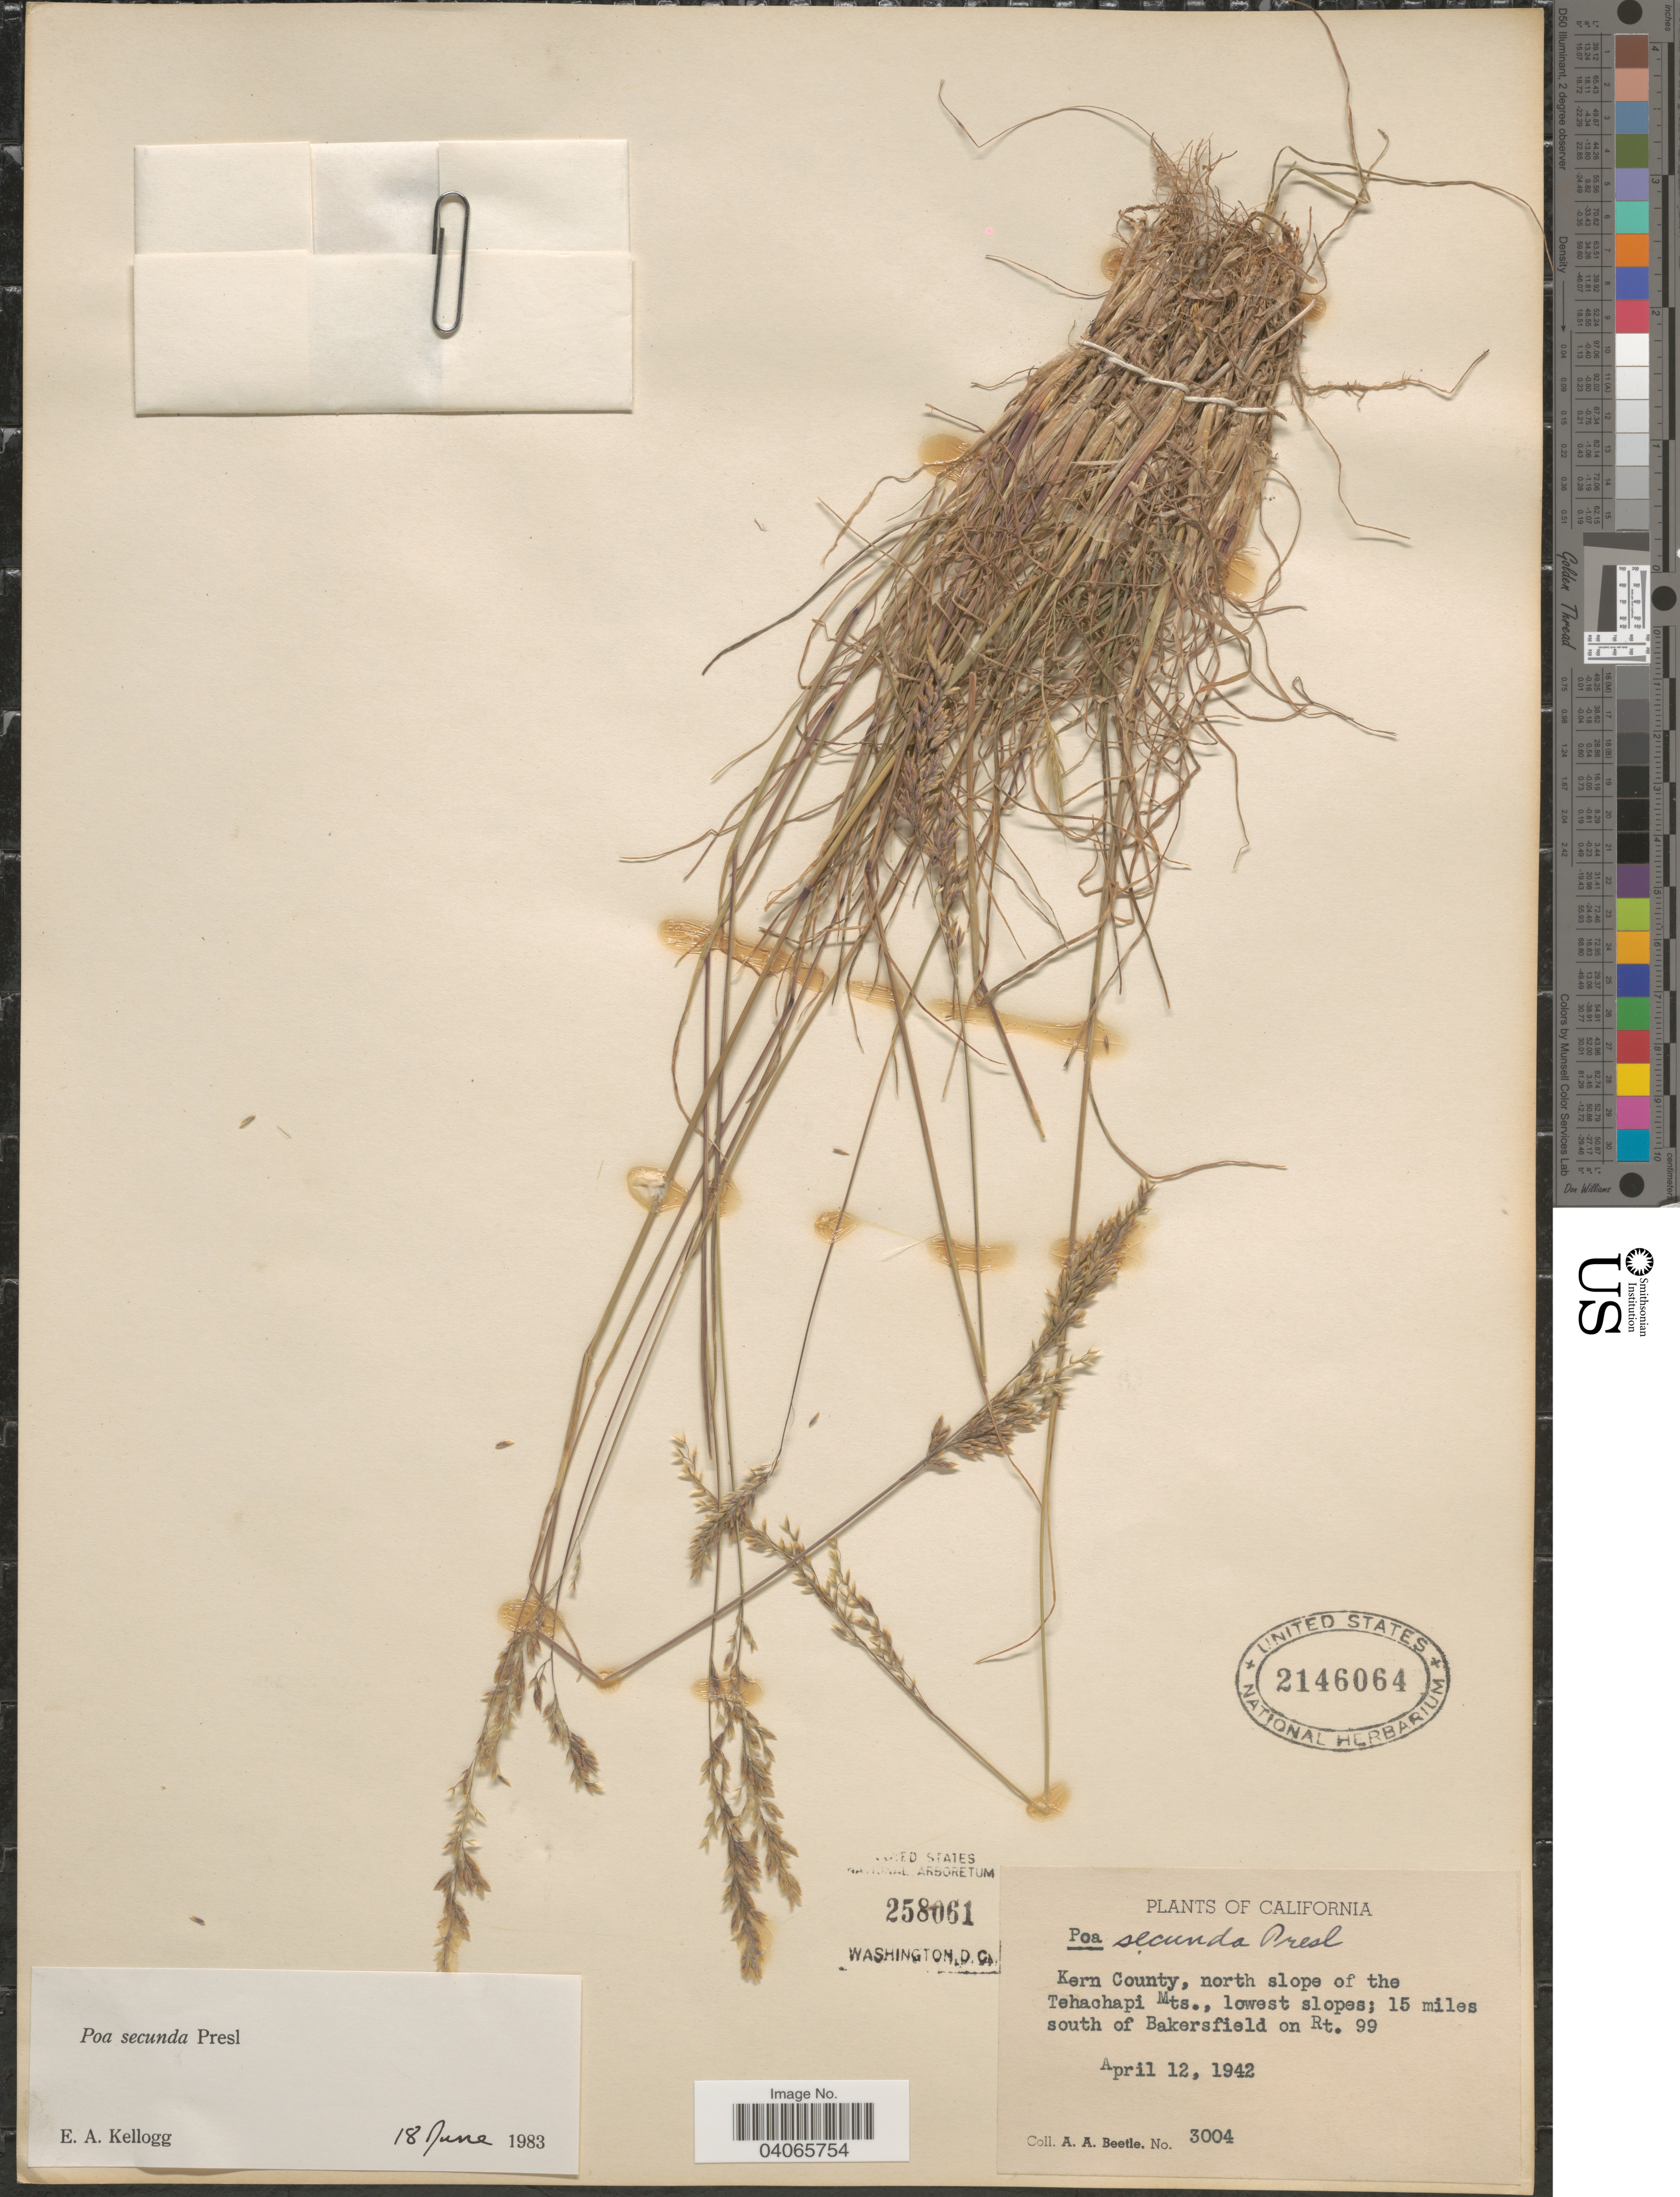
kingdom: Plantae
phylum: Tracheophyta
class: Liliopsida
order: Poales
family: Poaceae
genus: Poa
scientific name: Poa secunda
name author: J. Presl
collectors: A. A. Beetle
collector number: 3004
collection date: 1942-04-12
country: United States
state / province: California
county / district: Kern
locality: Kern County, north slope of the Tehachapi Mts., lowest slopes; 15 miles south of Bakersfield on Rt. 99.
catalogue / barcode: US 2146064